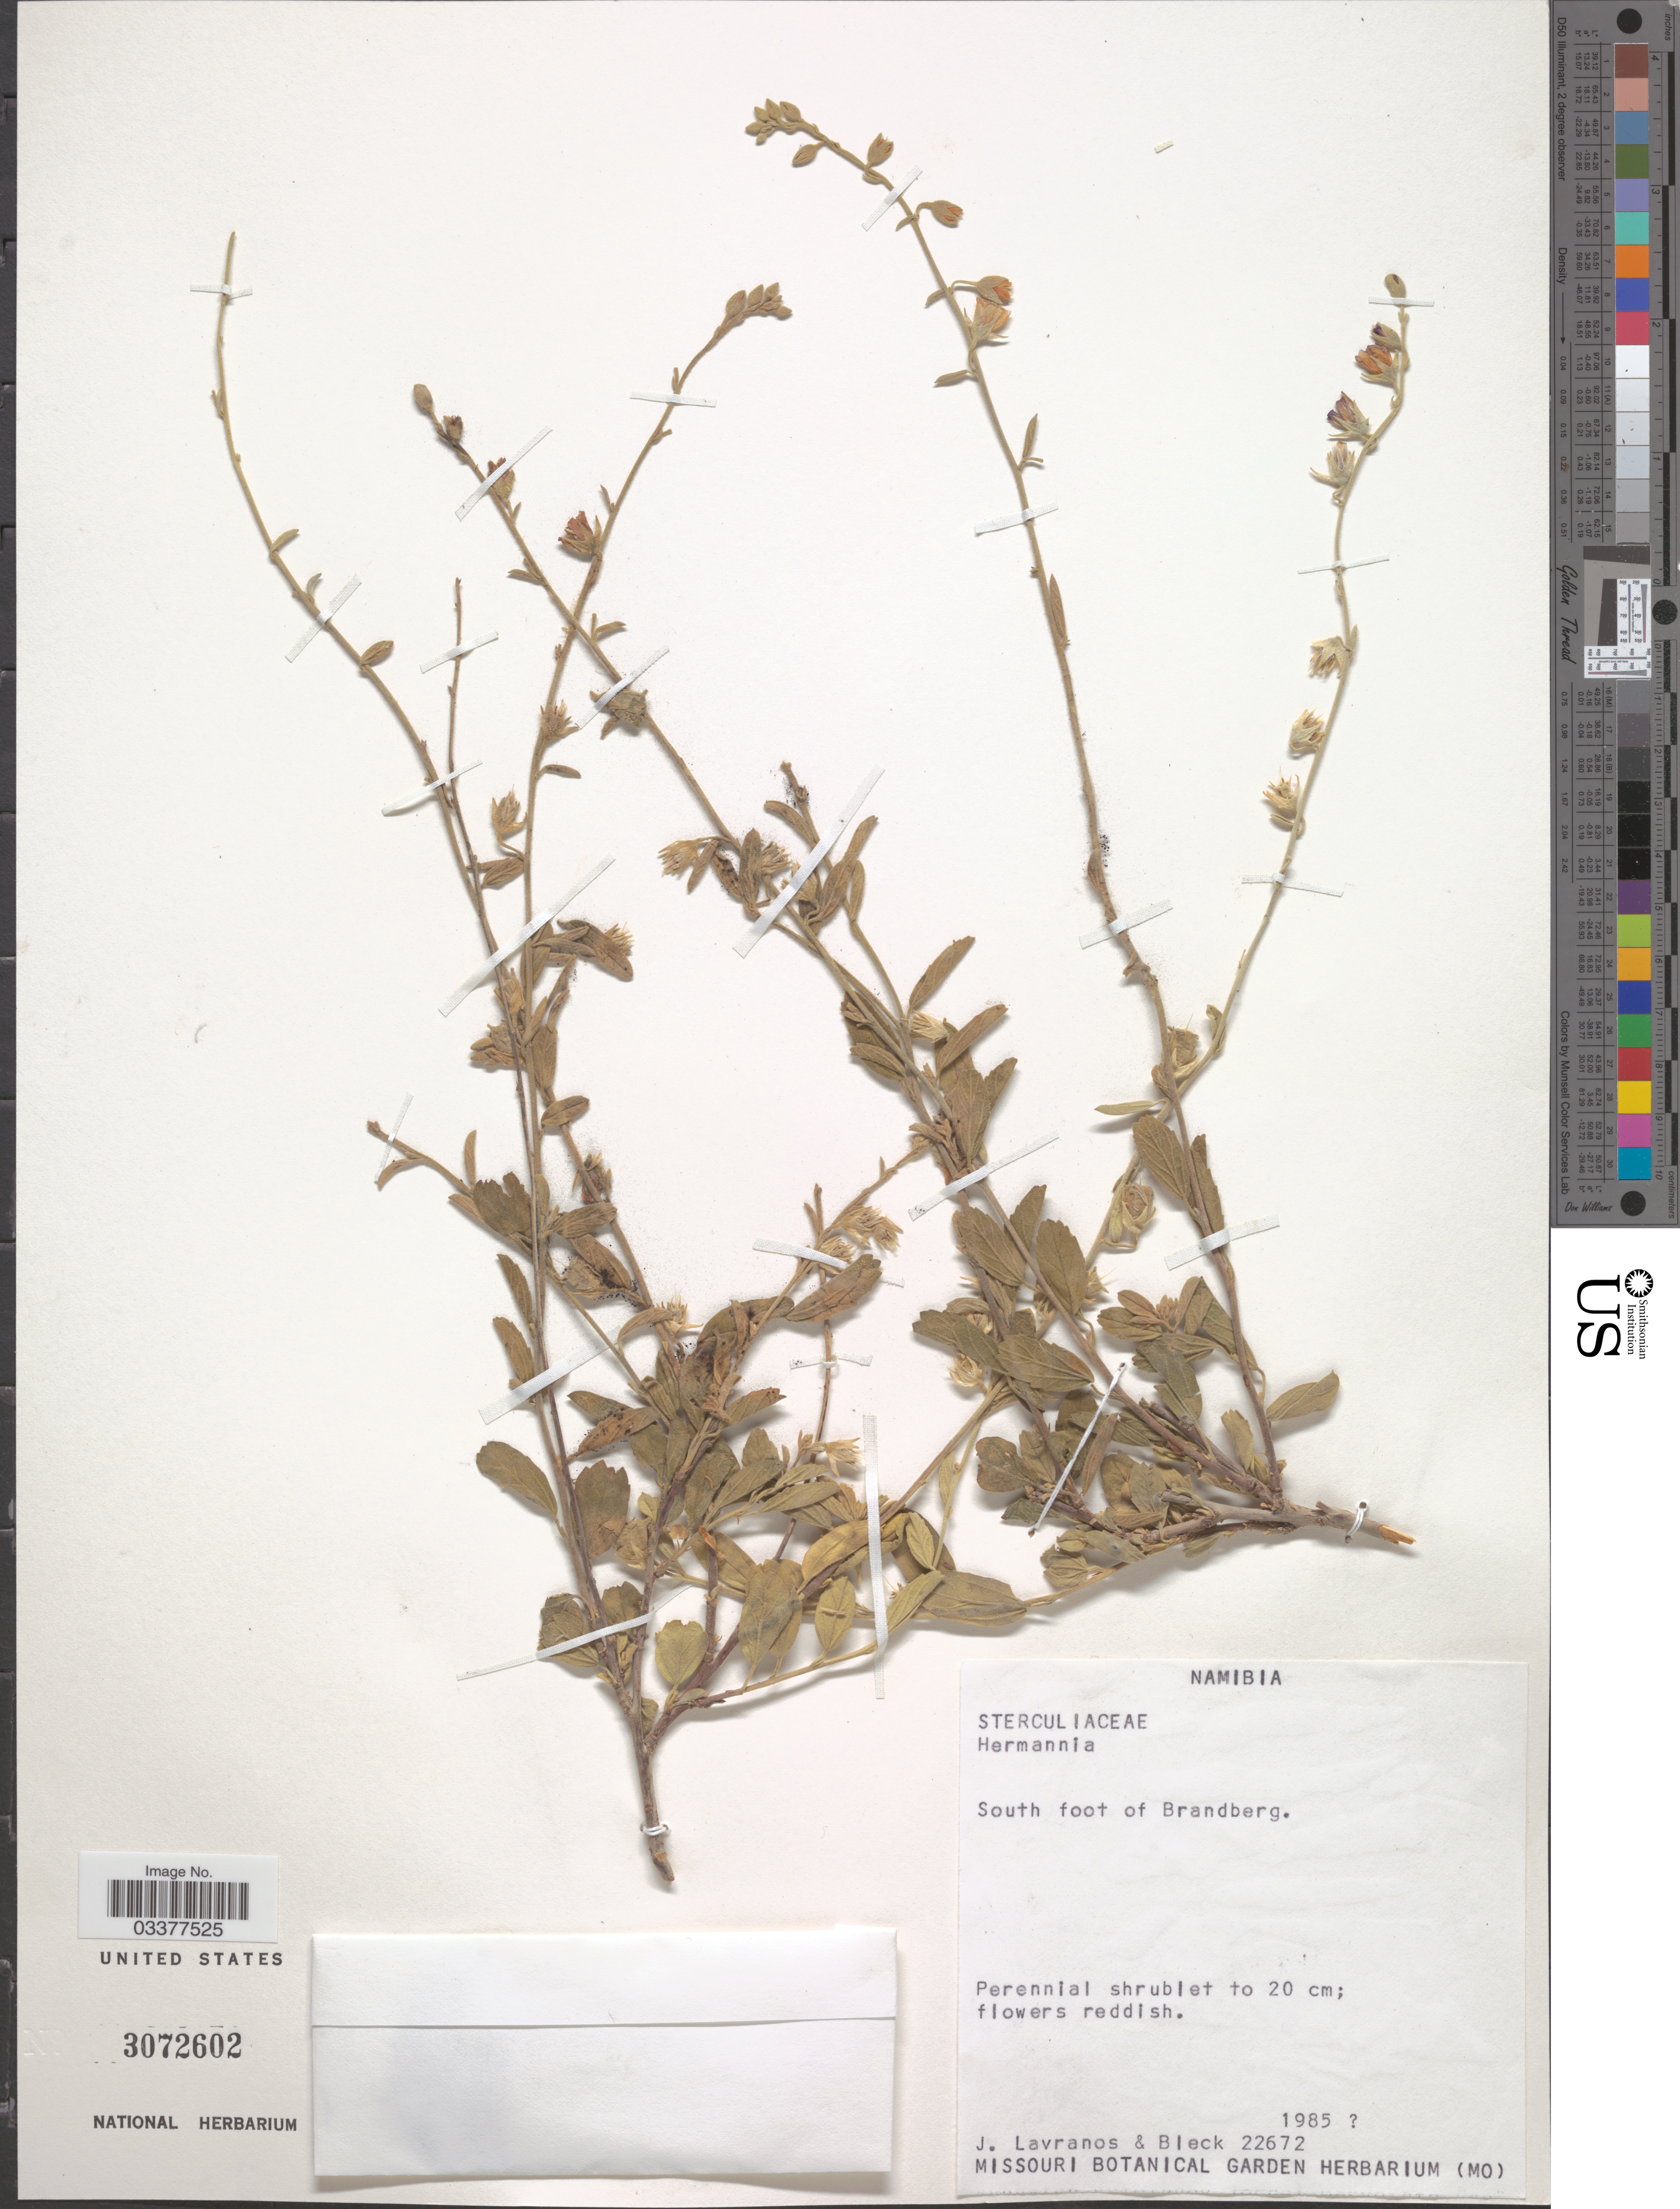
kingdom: Plantae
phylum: Tracheophyta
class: Magnoliopsida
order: Malvales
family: Malvaceae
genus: Hermannia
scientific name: Hermannia sp.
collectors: J. Lavranos & -. Bleck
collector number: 22672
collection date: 1985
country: Namibia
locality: South foot of Brandberg.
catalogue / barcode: US 3072602